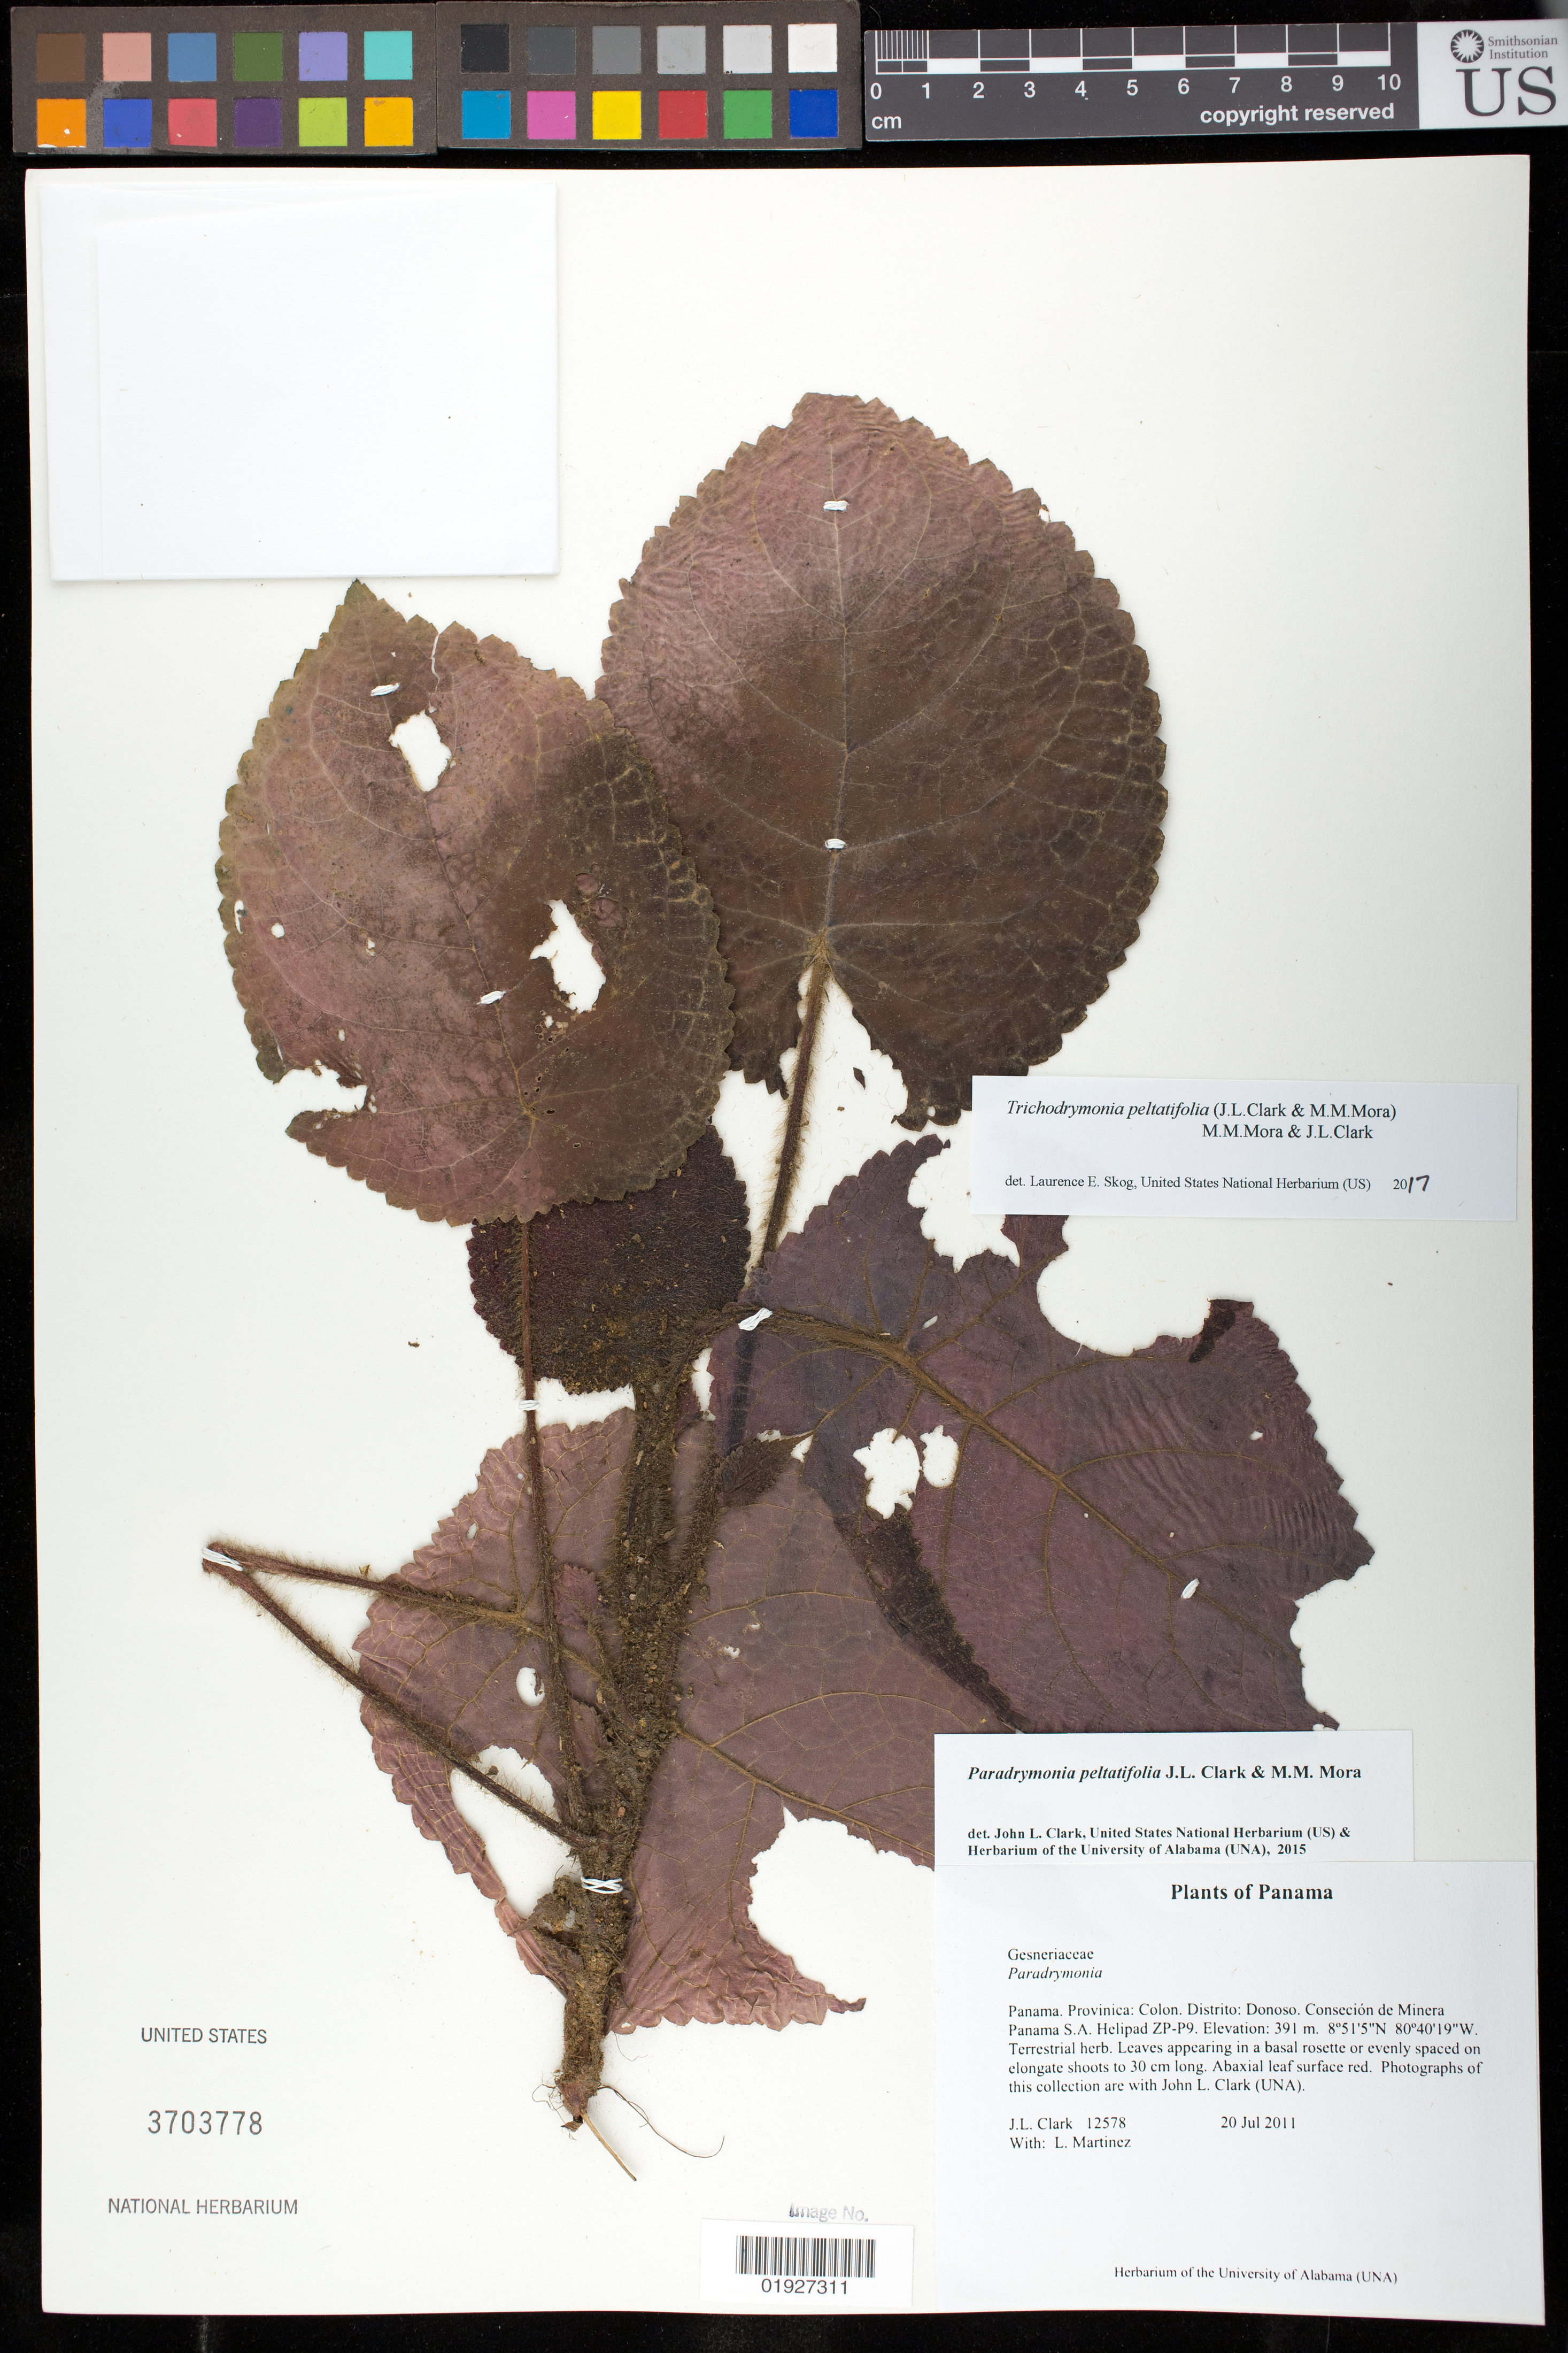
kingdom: Plantae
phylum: Tracheophyta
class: Magnoliopsida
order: Lamiales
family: Gesneriaceae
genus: Trichodrymonia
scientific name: Trichodrymonia peltatifolia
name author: (M.M. Mora & J.L. Clark) J.L. Clark & M.M. Mora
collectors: J. L. Clark & L. Martinez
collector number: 12578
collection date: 2011-07-20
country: Panama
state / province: Colón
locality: Provincia: Colon. Distrito: Donoso. Conseción de Minera Panama S.A. Helipad ZP-P9.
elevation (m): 391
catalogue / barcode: US 3703778